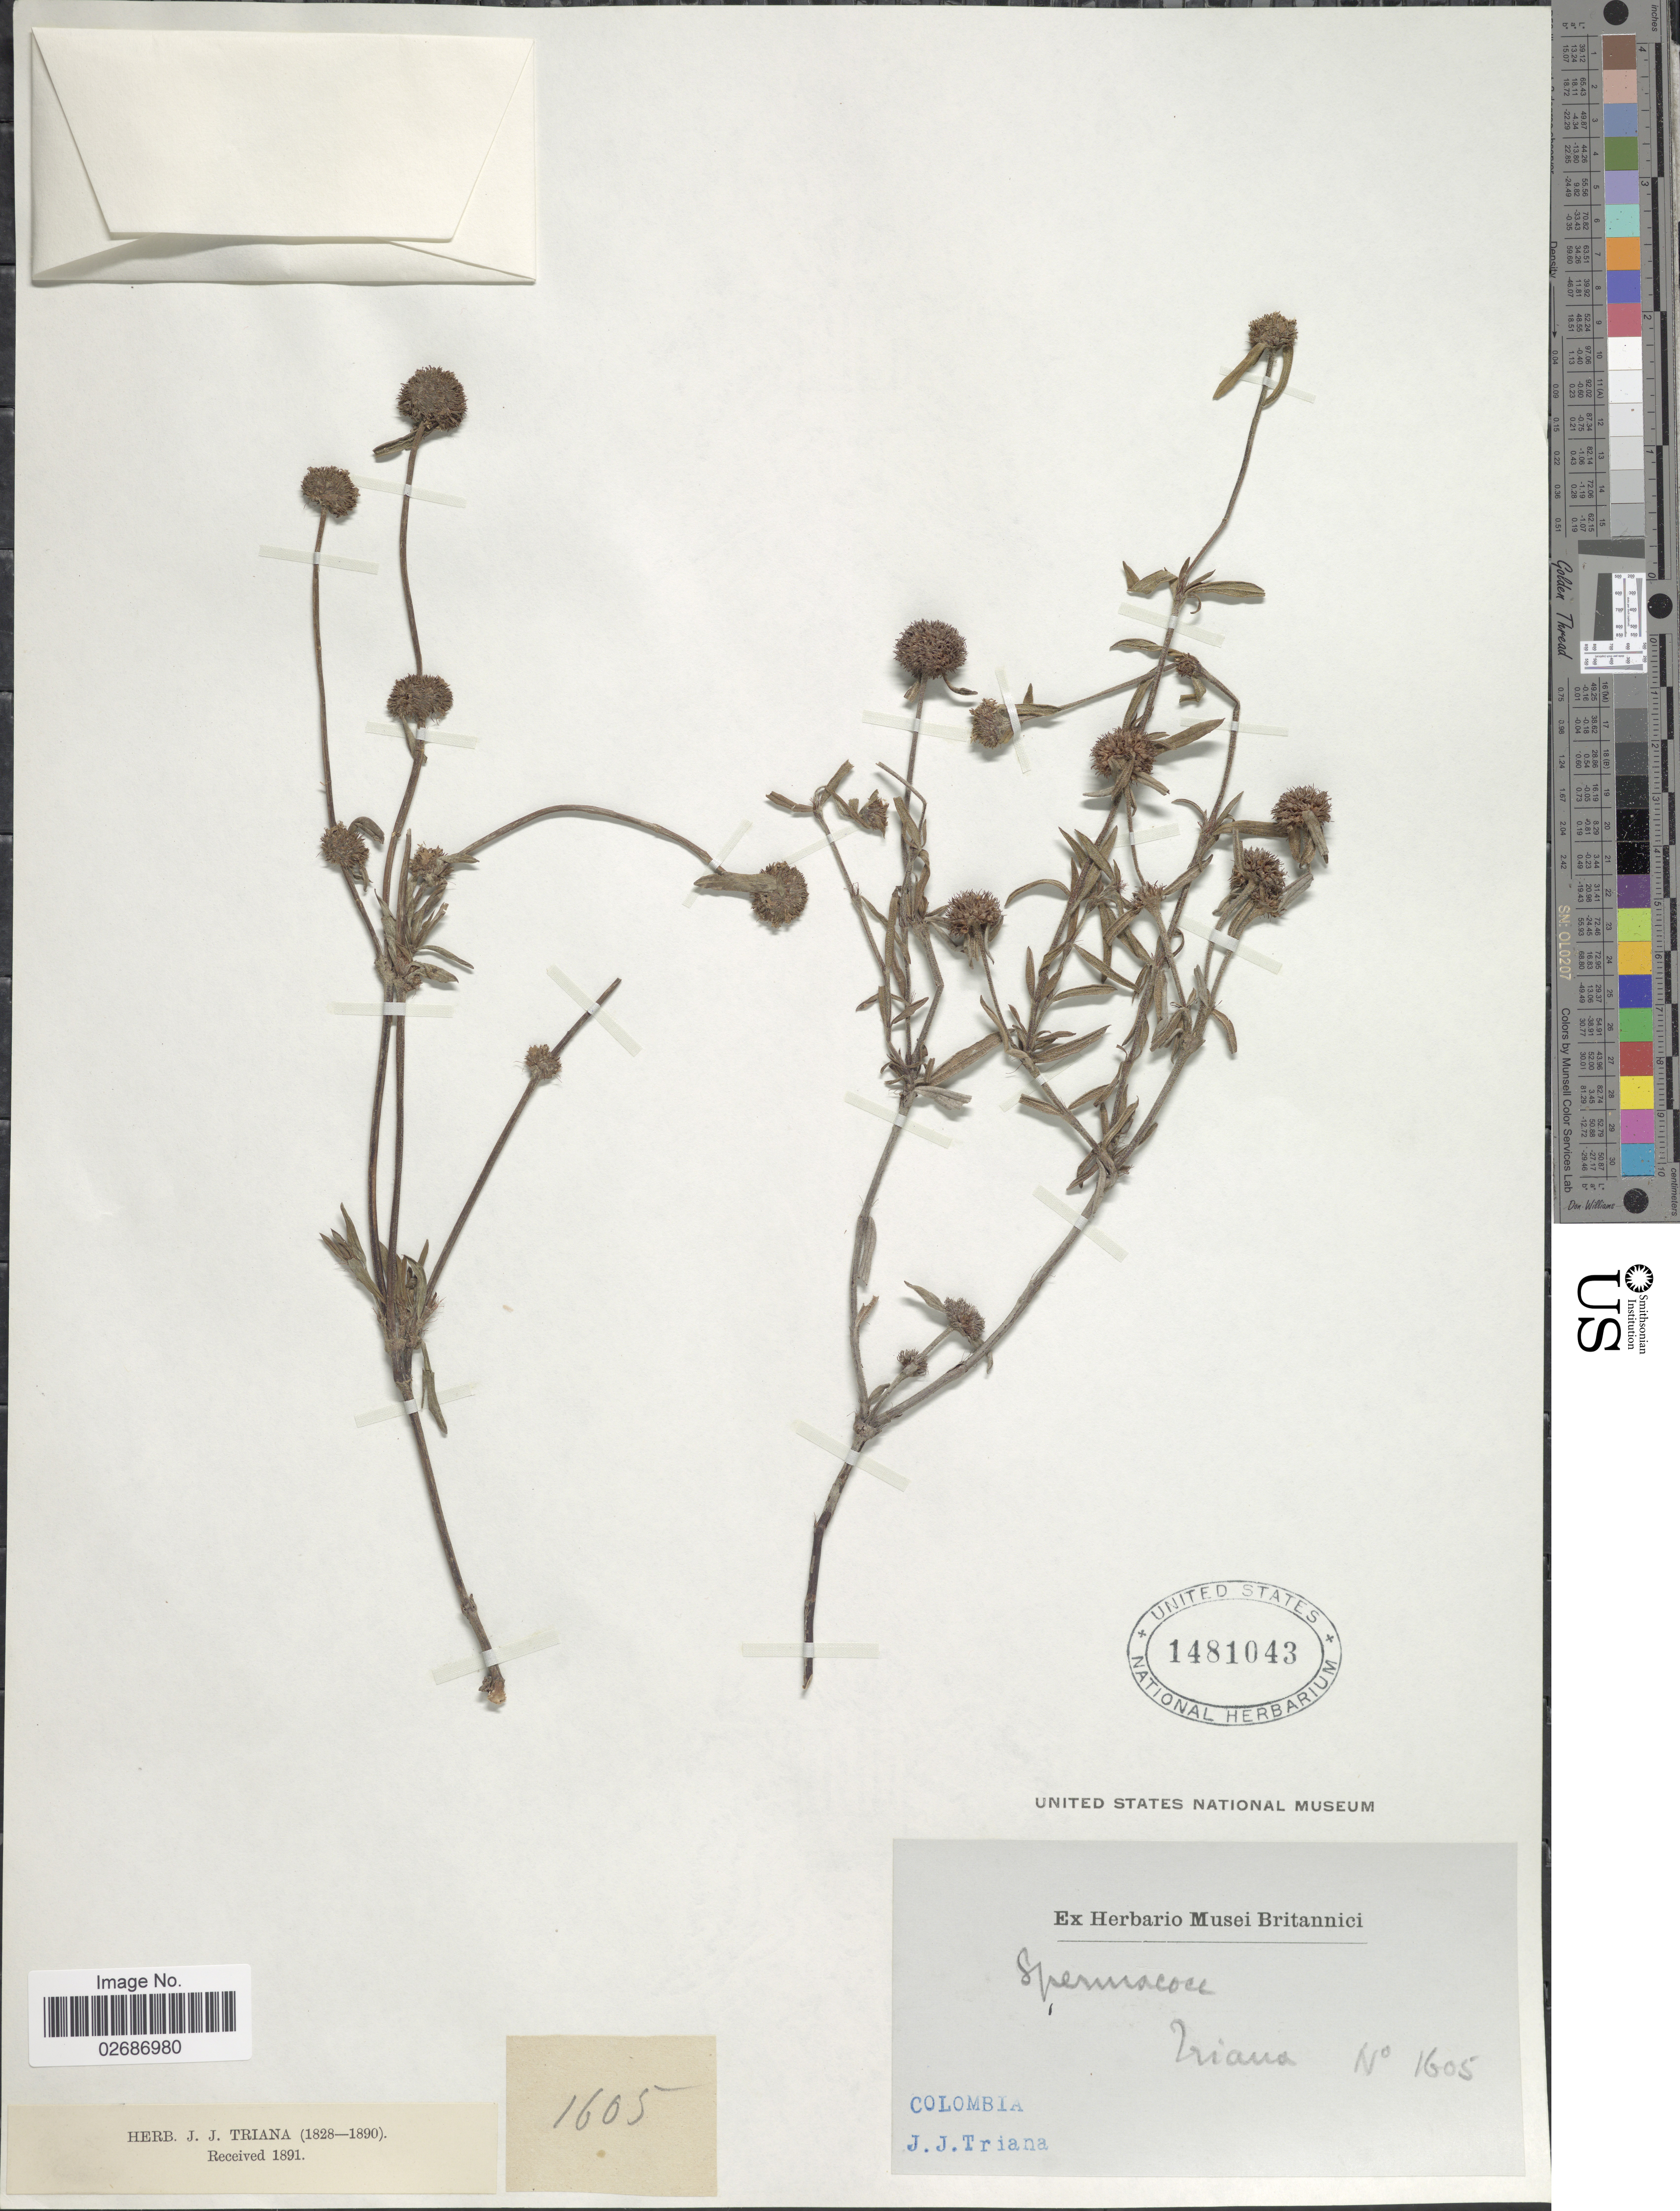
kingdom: Plantae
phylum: Tracheophyta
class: Magnoliopsida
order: Gentianales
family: Rubiaceae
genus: Borreria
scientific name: Borreria suaveolens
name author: G. Mey.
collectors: J. J. Triana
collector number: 1605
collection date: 1828/1890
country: Colombia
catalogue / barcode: US 1481043